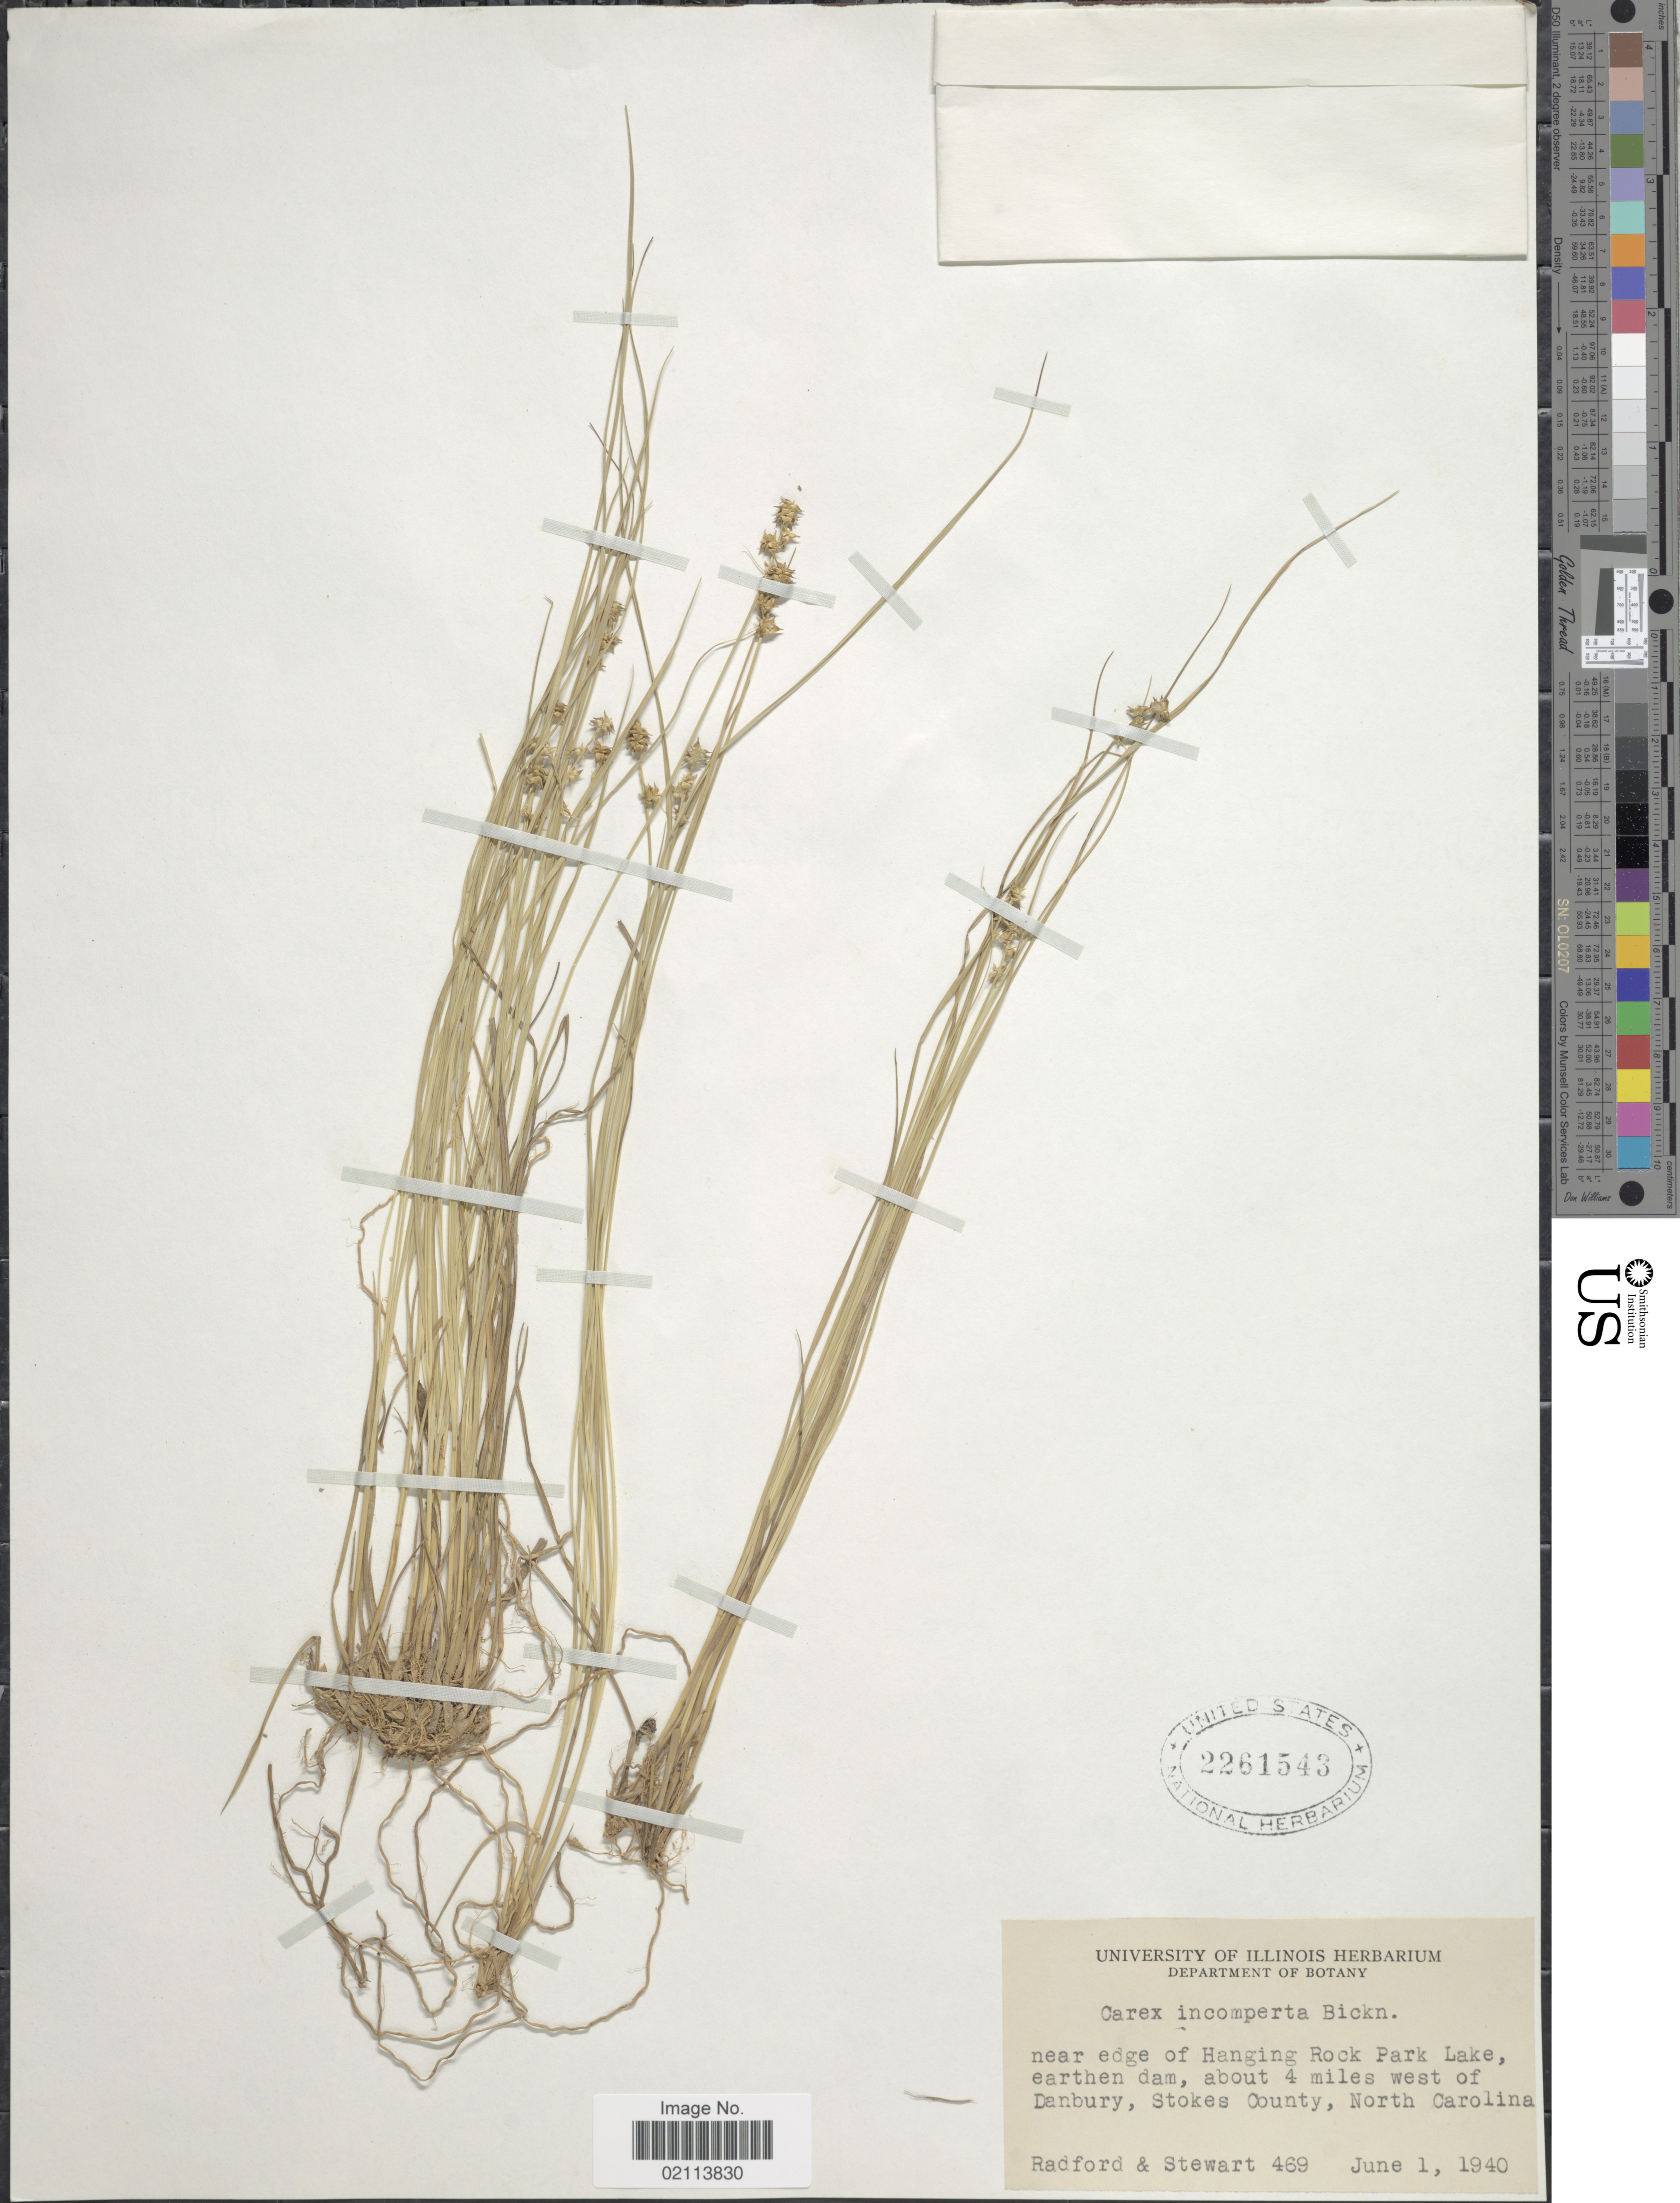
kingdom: Plantae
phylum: Tracheophyta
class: Liliopsida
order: Poales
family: Cyperaceae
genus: Carex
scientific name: Carex atlantica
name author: L.H. Bailey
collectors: Radford & Stewart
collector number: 469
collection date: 1940-06-01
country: United States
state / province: North Carolina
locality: Near edge of Hanging Rock Park Lake, earthen dam, about 4 miles west of Danbury, Stokes County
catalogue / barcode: US 2261543